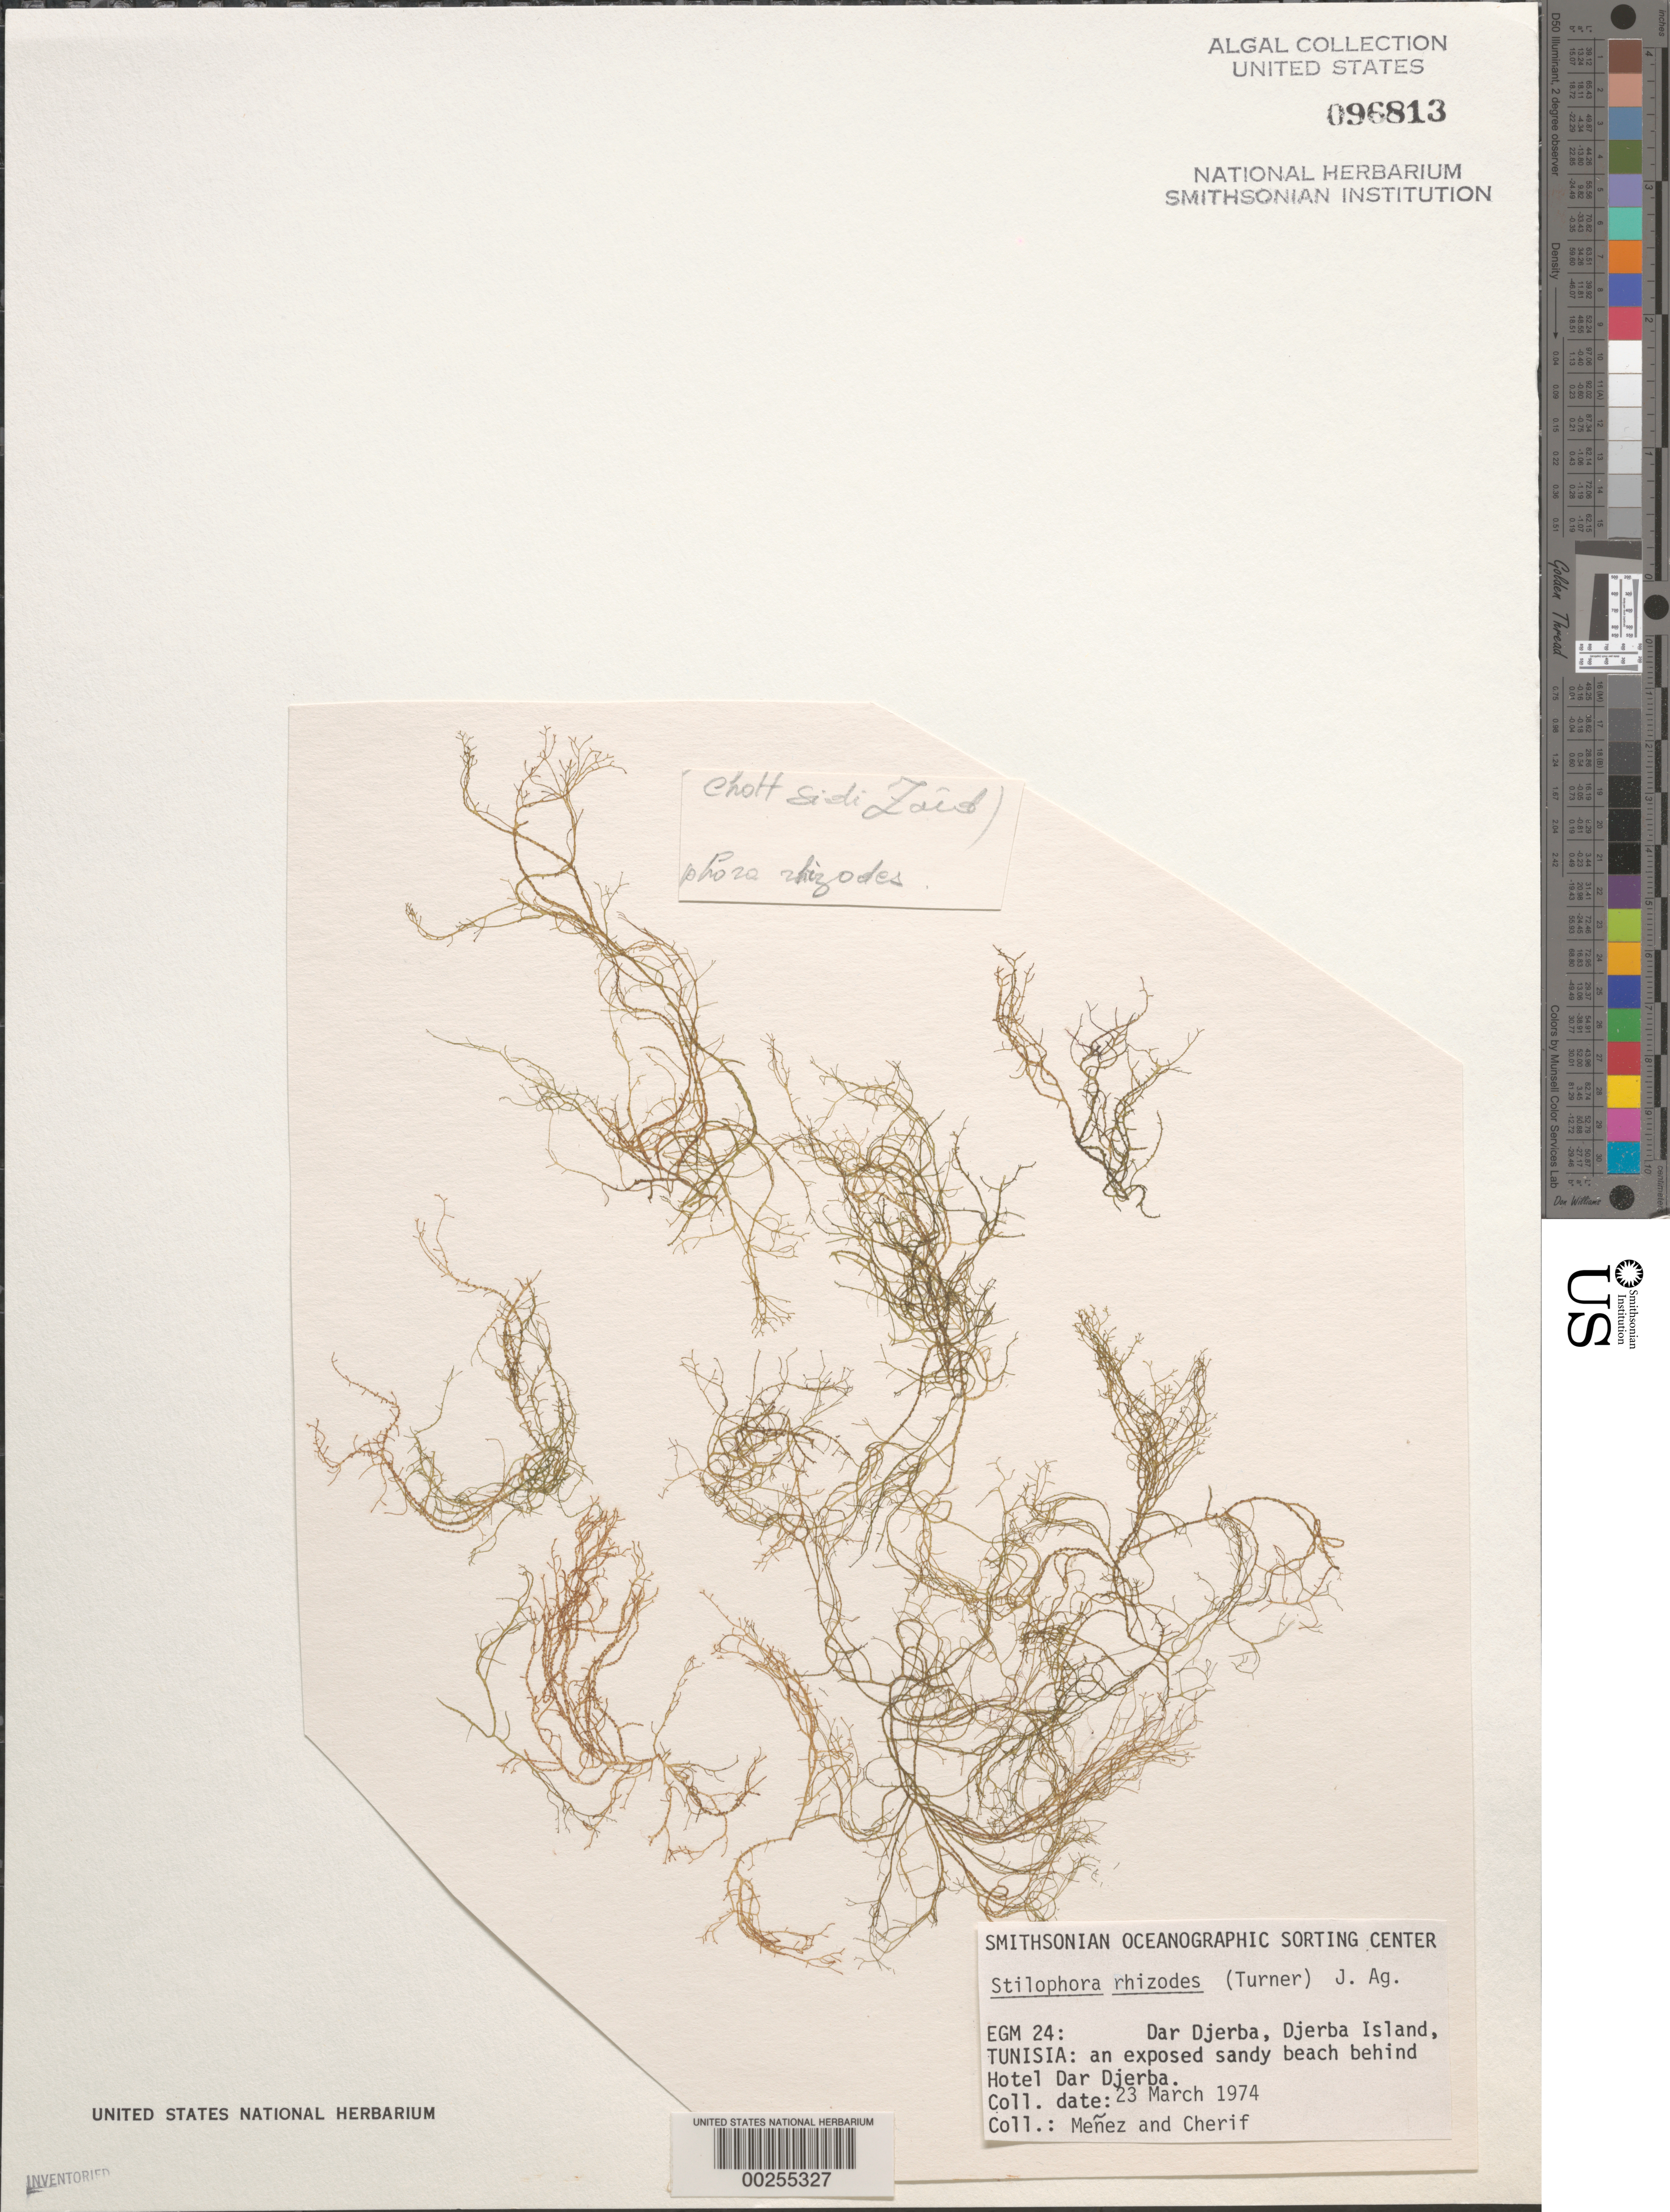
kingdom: Chromista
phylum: Ochrophyta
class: Phaeophyceae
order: Ectocarpales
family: Chordariaceae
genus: Stilophora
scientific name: Stilophora tenella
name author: (Esper) P.C. Silva in P.C. Silva et al.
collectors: Meñez & -. Cherif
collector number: EGM 24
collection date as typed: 23 Mar 1974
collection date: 1974-03-23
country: Tunisia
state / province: Medenine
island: Djerba Island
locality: Dar Djerba, behind Hotel Dar Djerba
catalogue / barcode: US 96813